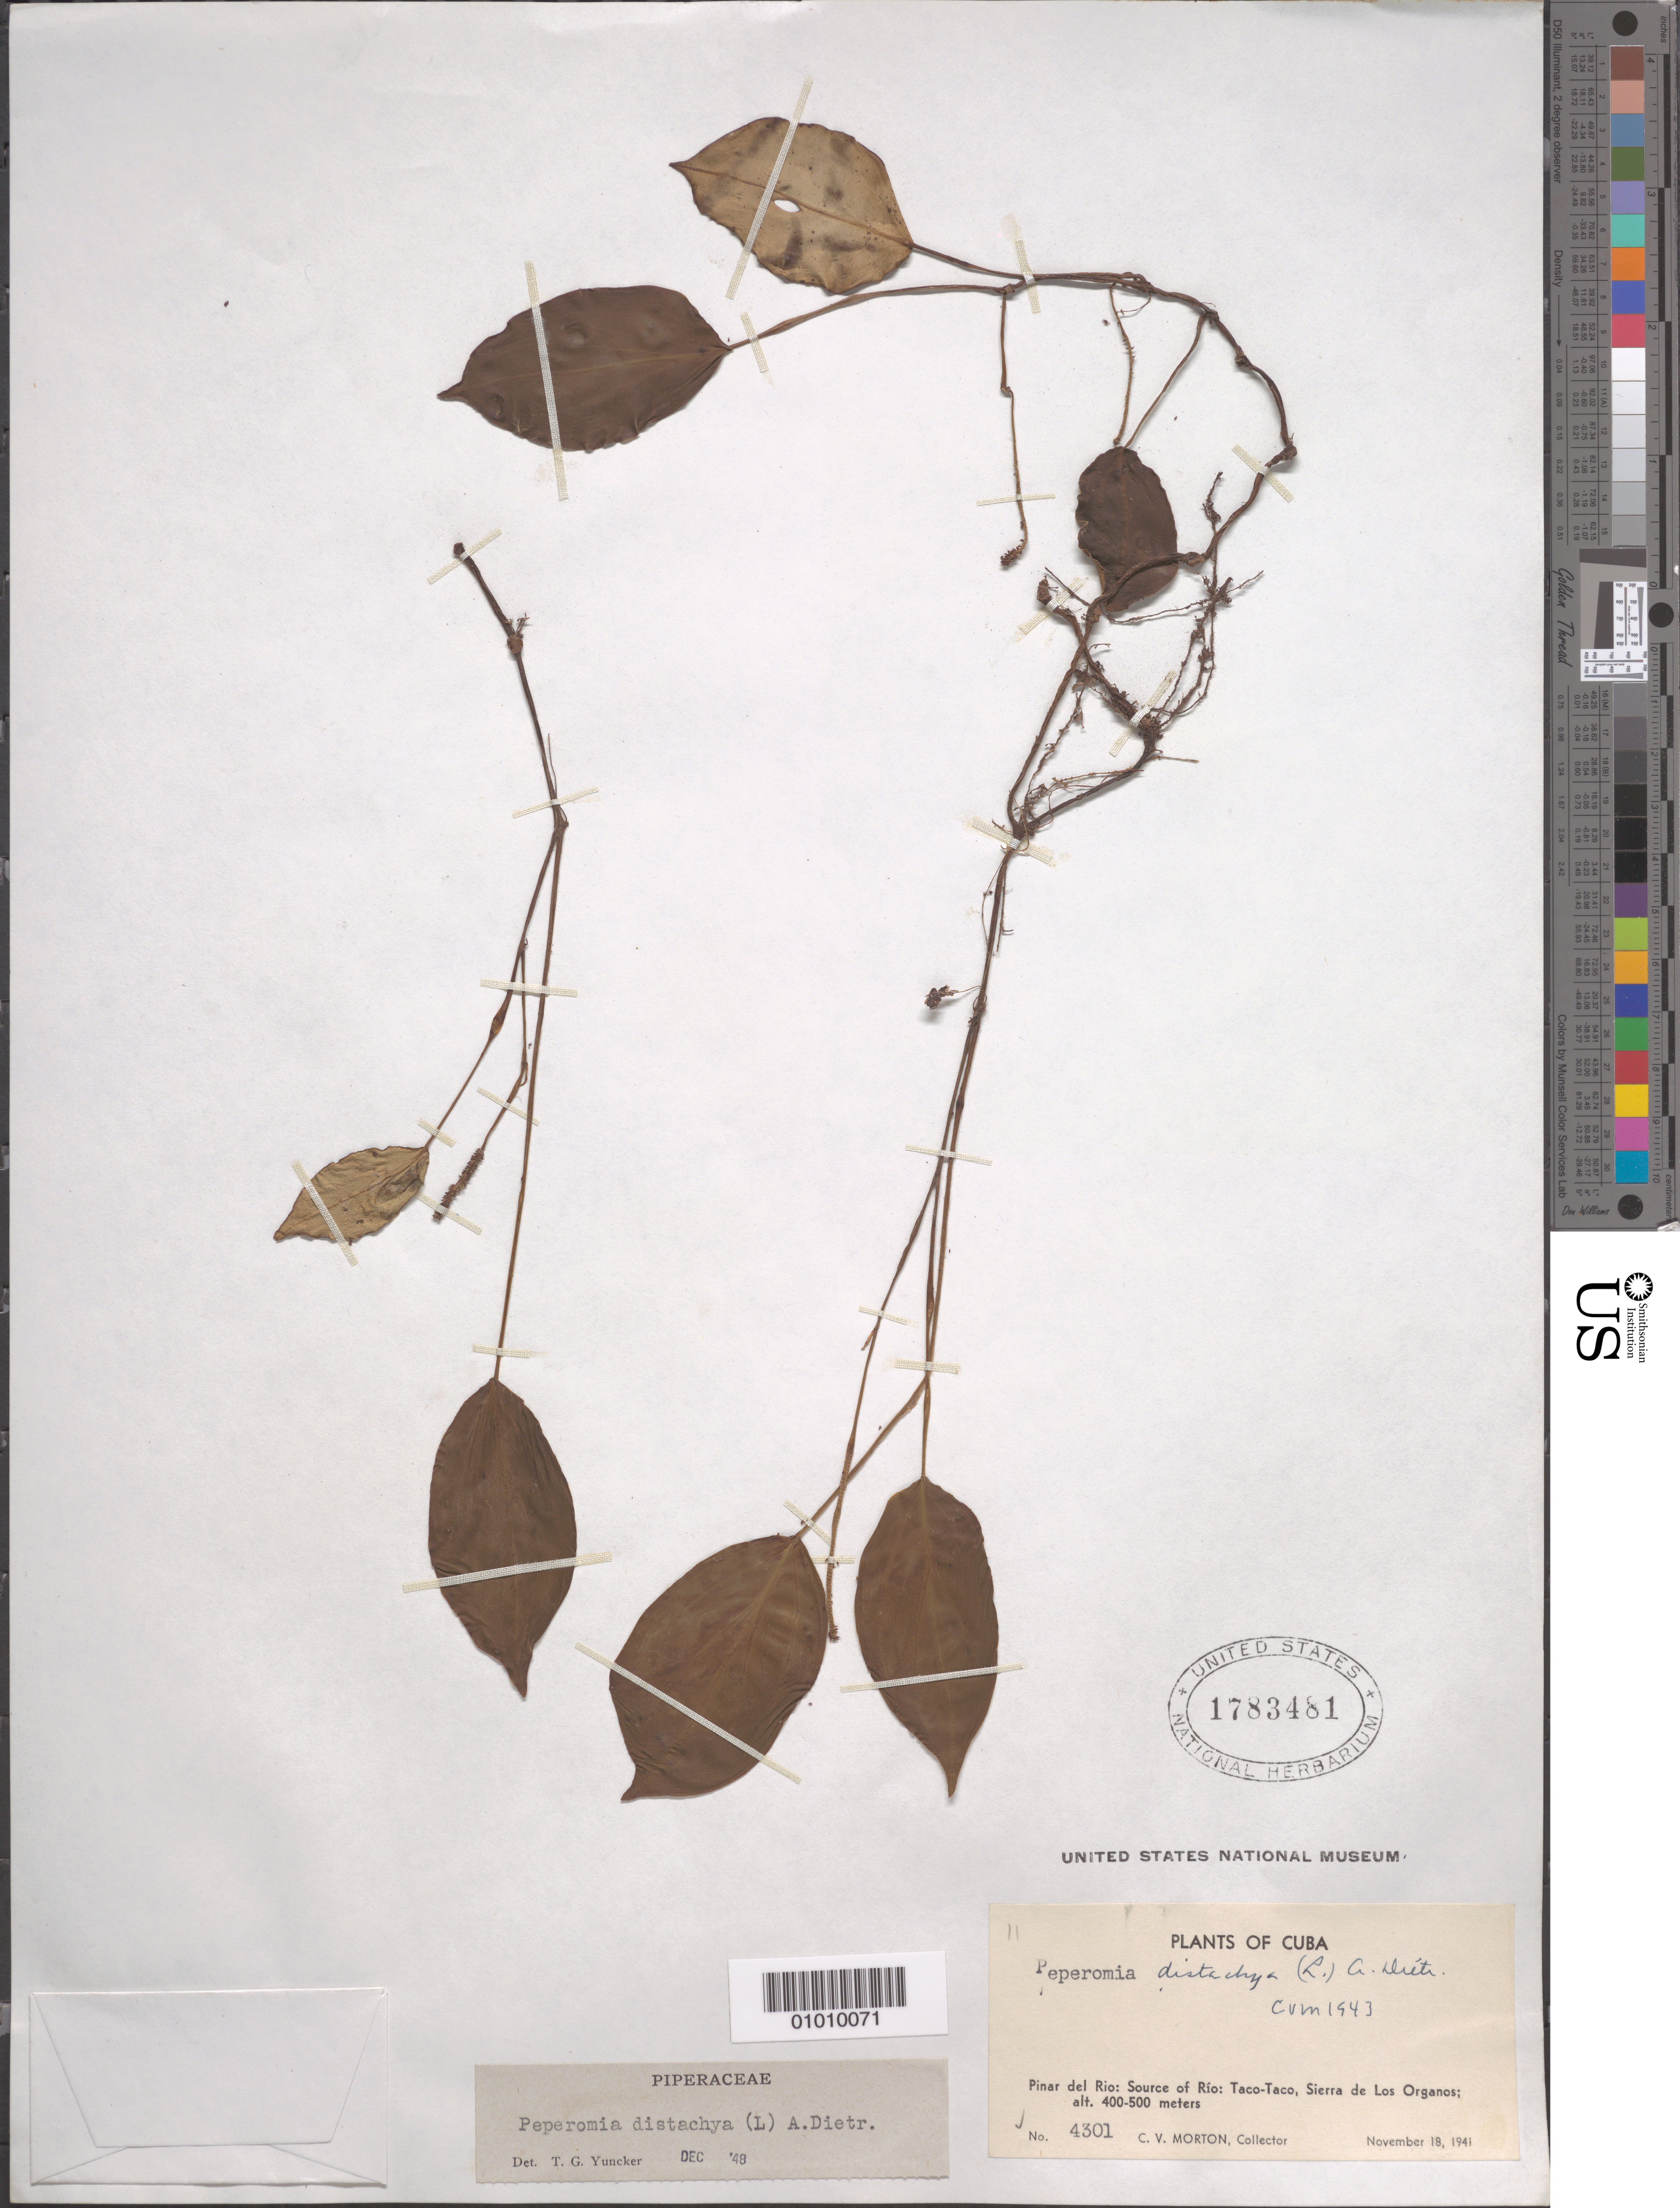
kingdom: Plantae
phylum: Tracheophyta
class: Magnoliopsida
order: Piperales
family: Piperaceae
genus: Peperomia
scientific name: Peperomia distachya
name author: (L.) A. Dietr.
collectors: C. V. Morton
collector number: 4301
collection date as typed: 18 Nov 1941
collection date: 1941-11-18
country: Cuba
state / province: Pinar del Rio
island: Cuba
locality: Source of Rio: Taco-Taco, Sierra de los Organos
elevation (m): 400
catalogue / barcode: US 1783481